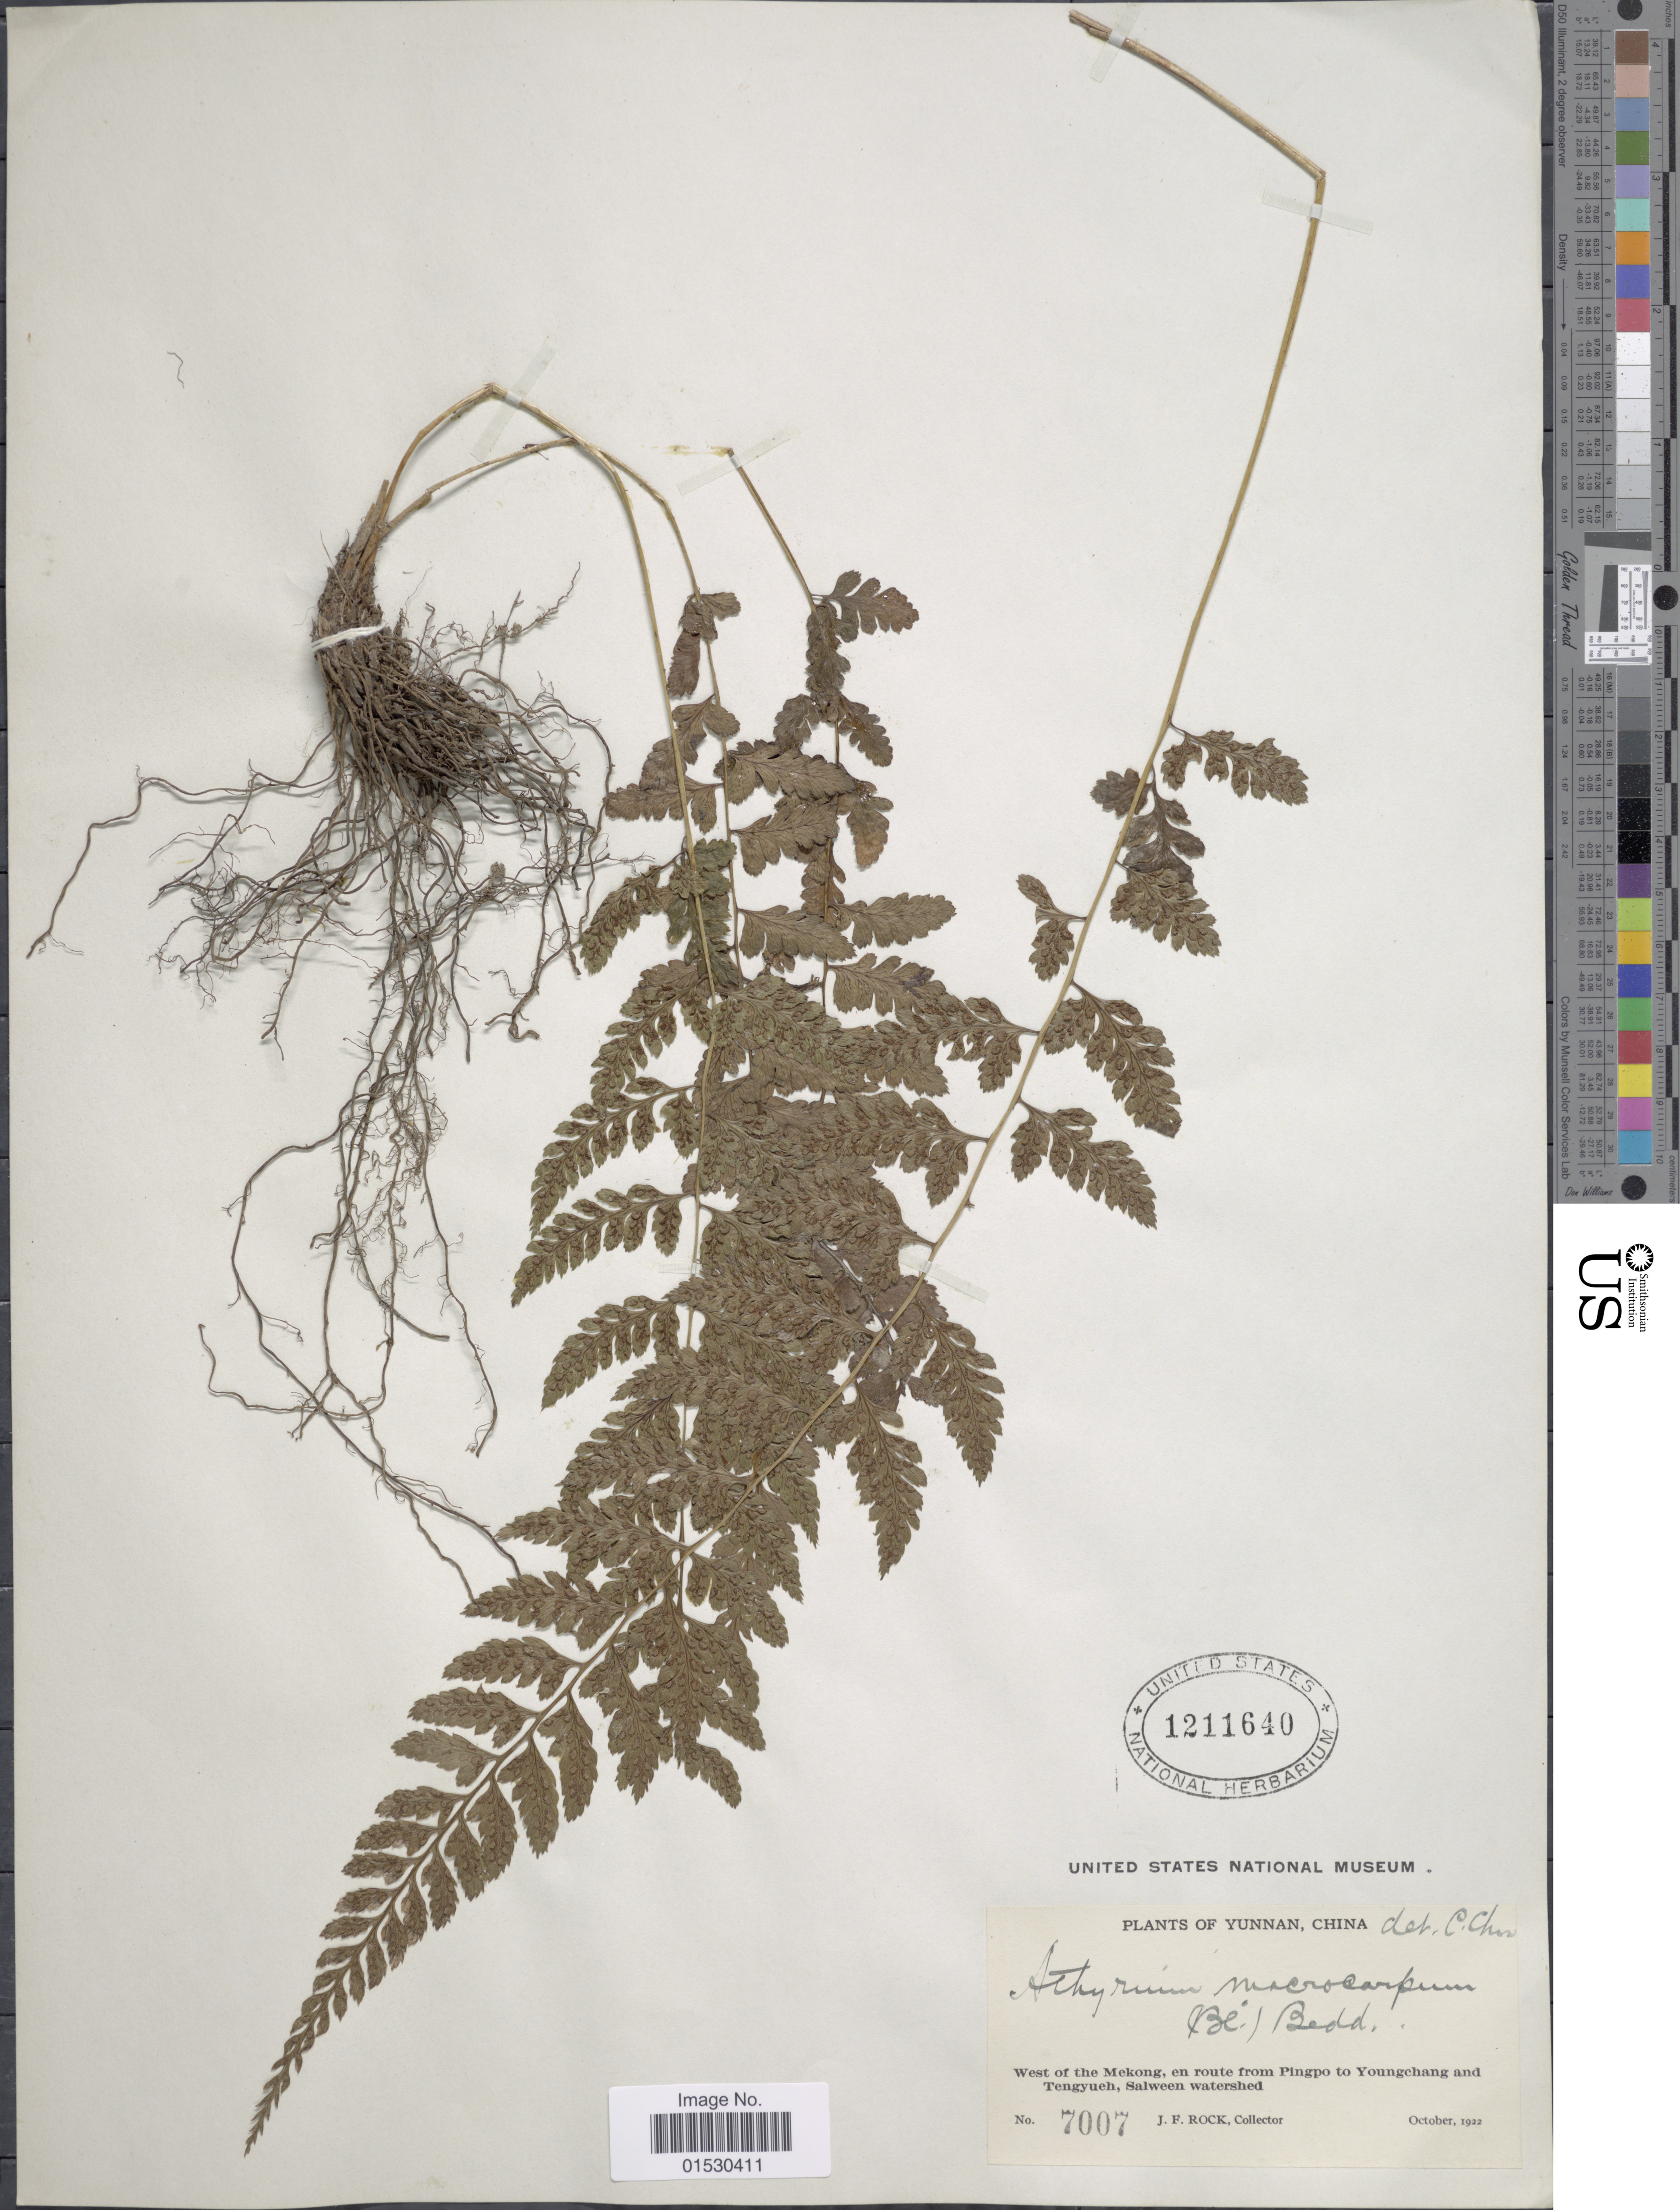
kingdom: Plantae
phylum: Tracheophyta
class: Polypodiopsida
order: Polypodiales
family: Athyriaceae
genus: Athyrium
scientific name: Athyrium anisopterum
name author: Christ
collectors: J. Rock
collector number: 7007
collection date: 1922-10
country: China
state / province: Yunnan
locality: West of the Mekong, en route from Pingpo to Youngchang and Tenqyueh, Salween watershed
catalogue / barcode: US 1211640